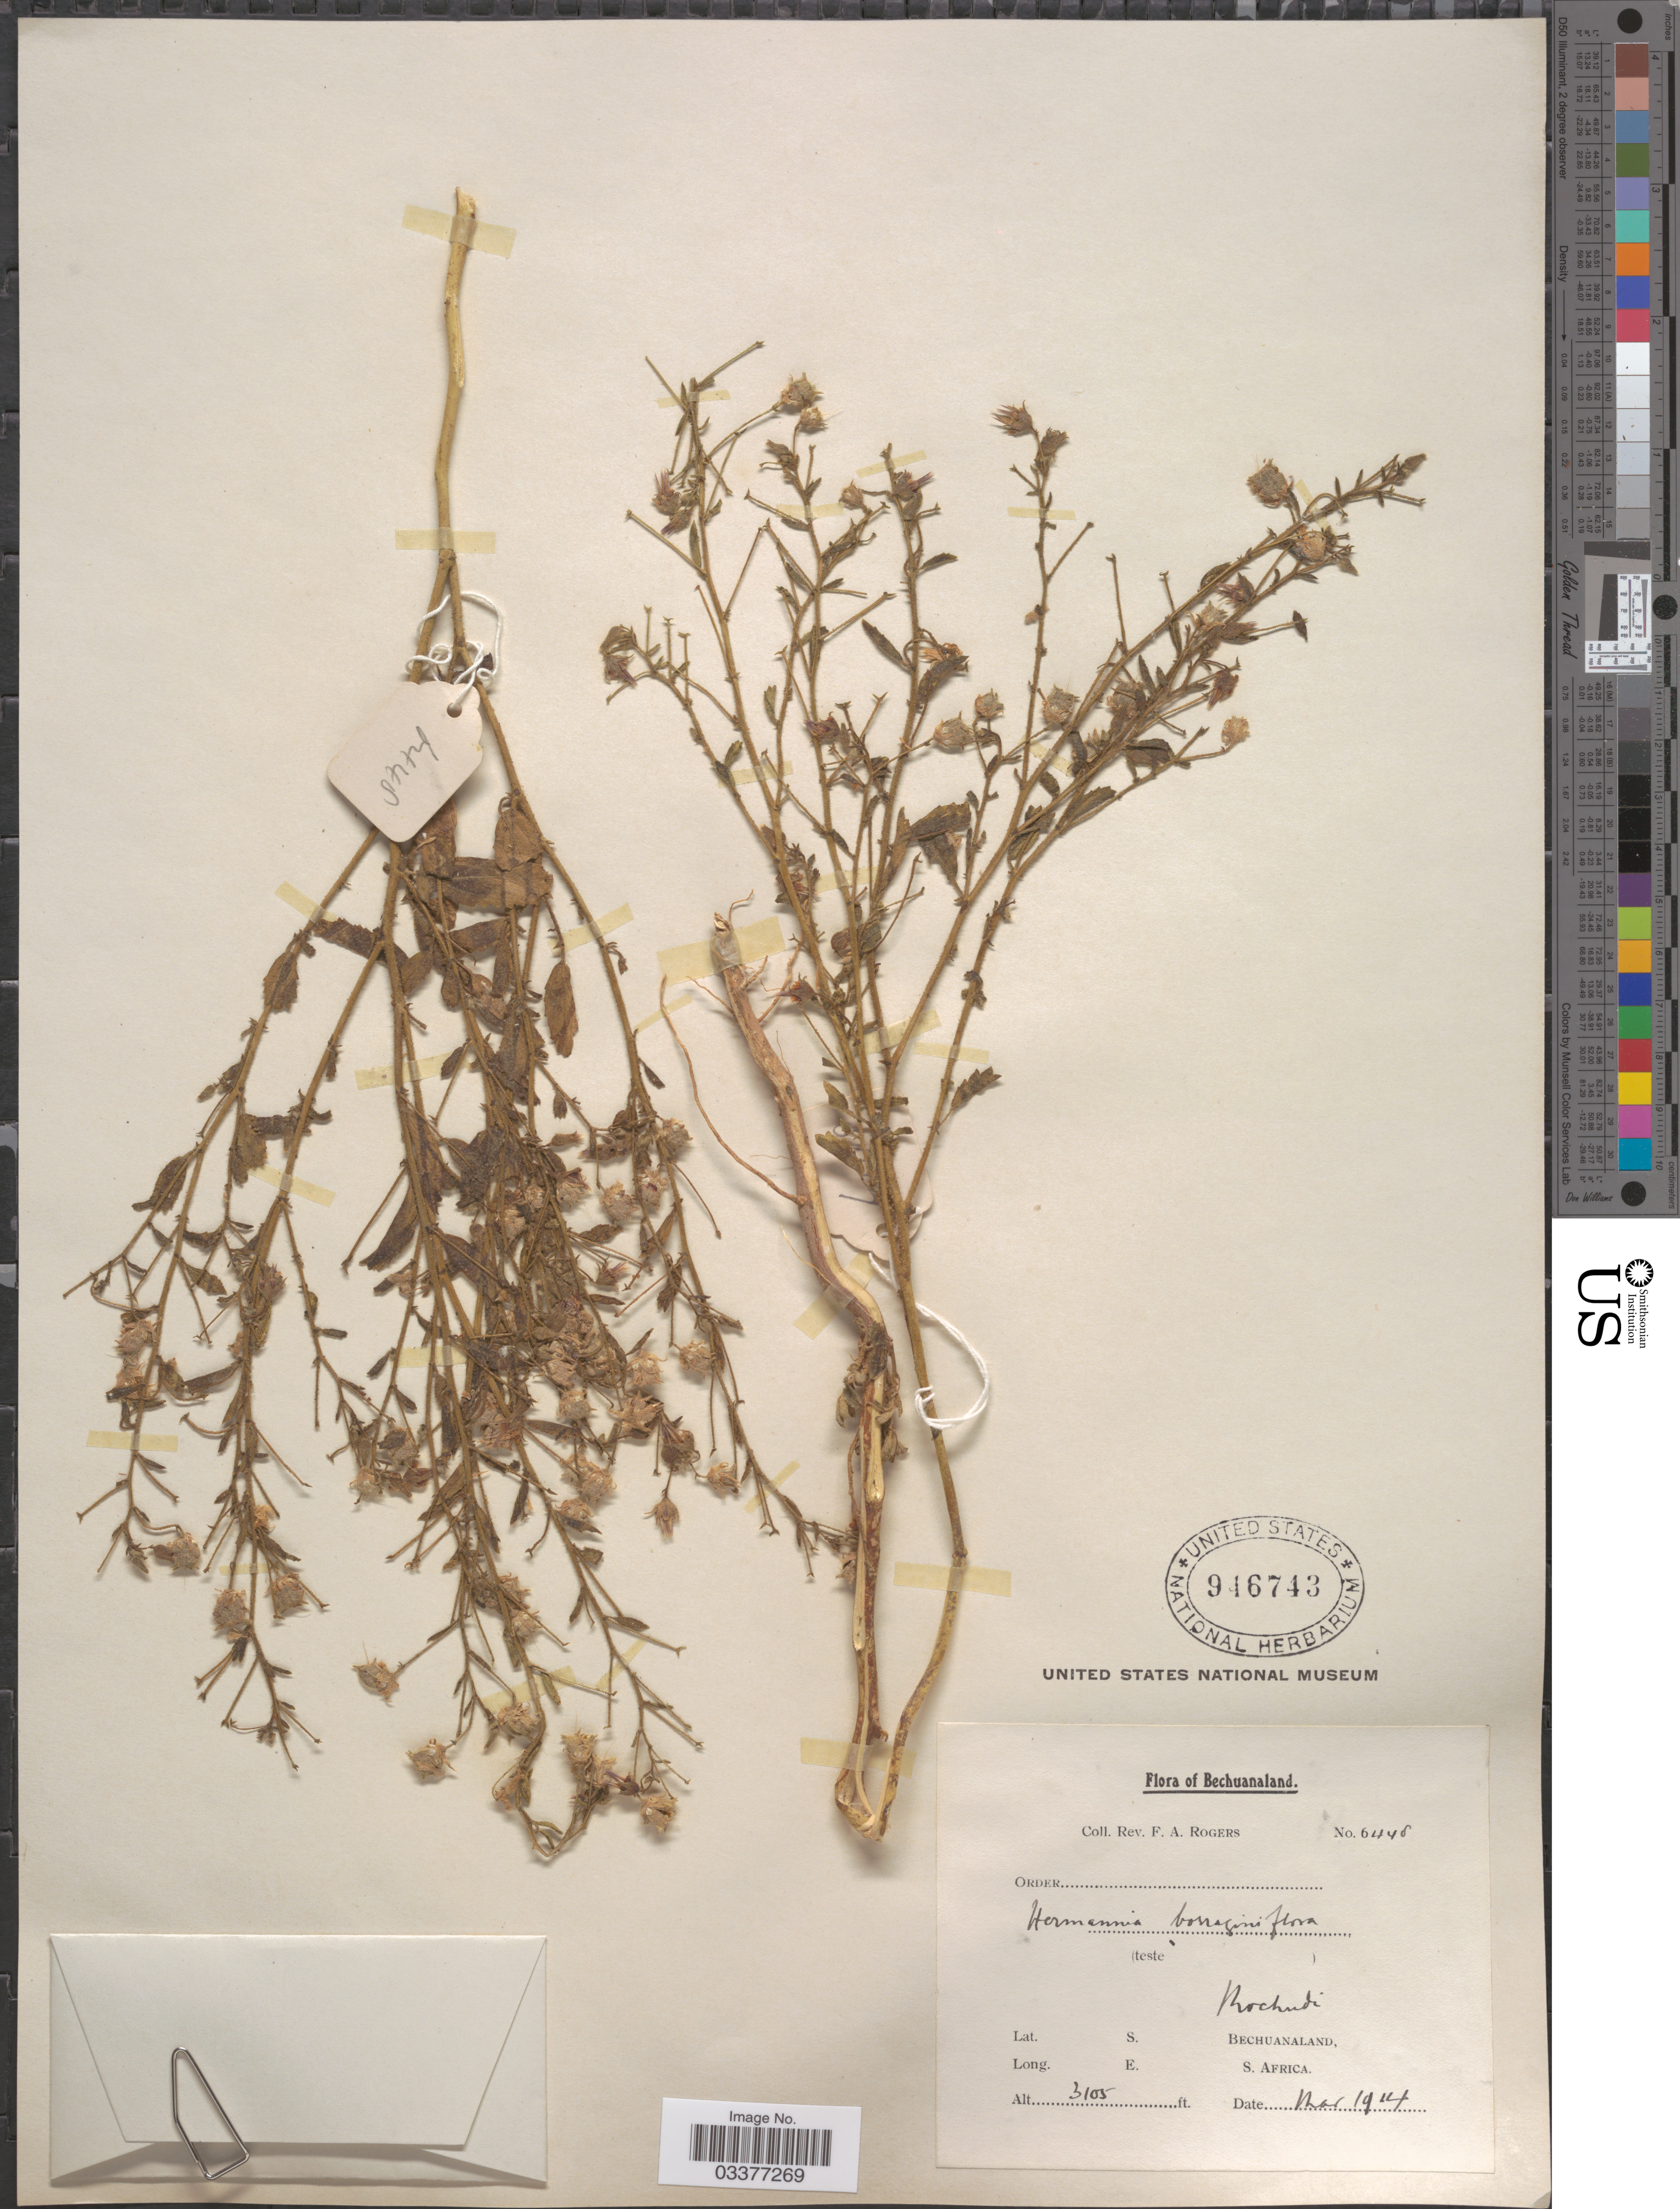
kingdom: Plantae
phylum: Tracheophyta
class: Magnoliopsida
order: Malvales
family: Malvaceae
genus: Hermannia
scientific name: Hermannia boraginiflora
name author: Hook.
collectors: F. A. Rogers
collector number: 6448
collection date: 1914-03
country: Botswana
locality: Mochudi. Bechuanaland. S. Africa.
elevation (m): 946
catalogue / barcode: US 946743